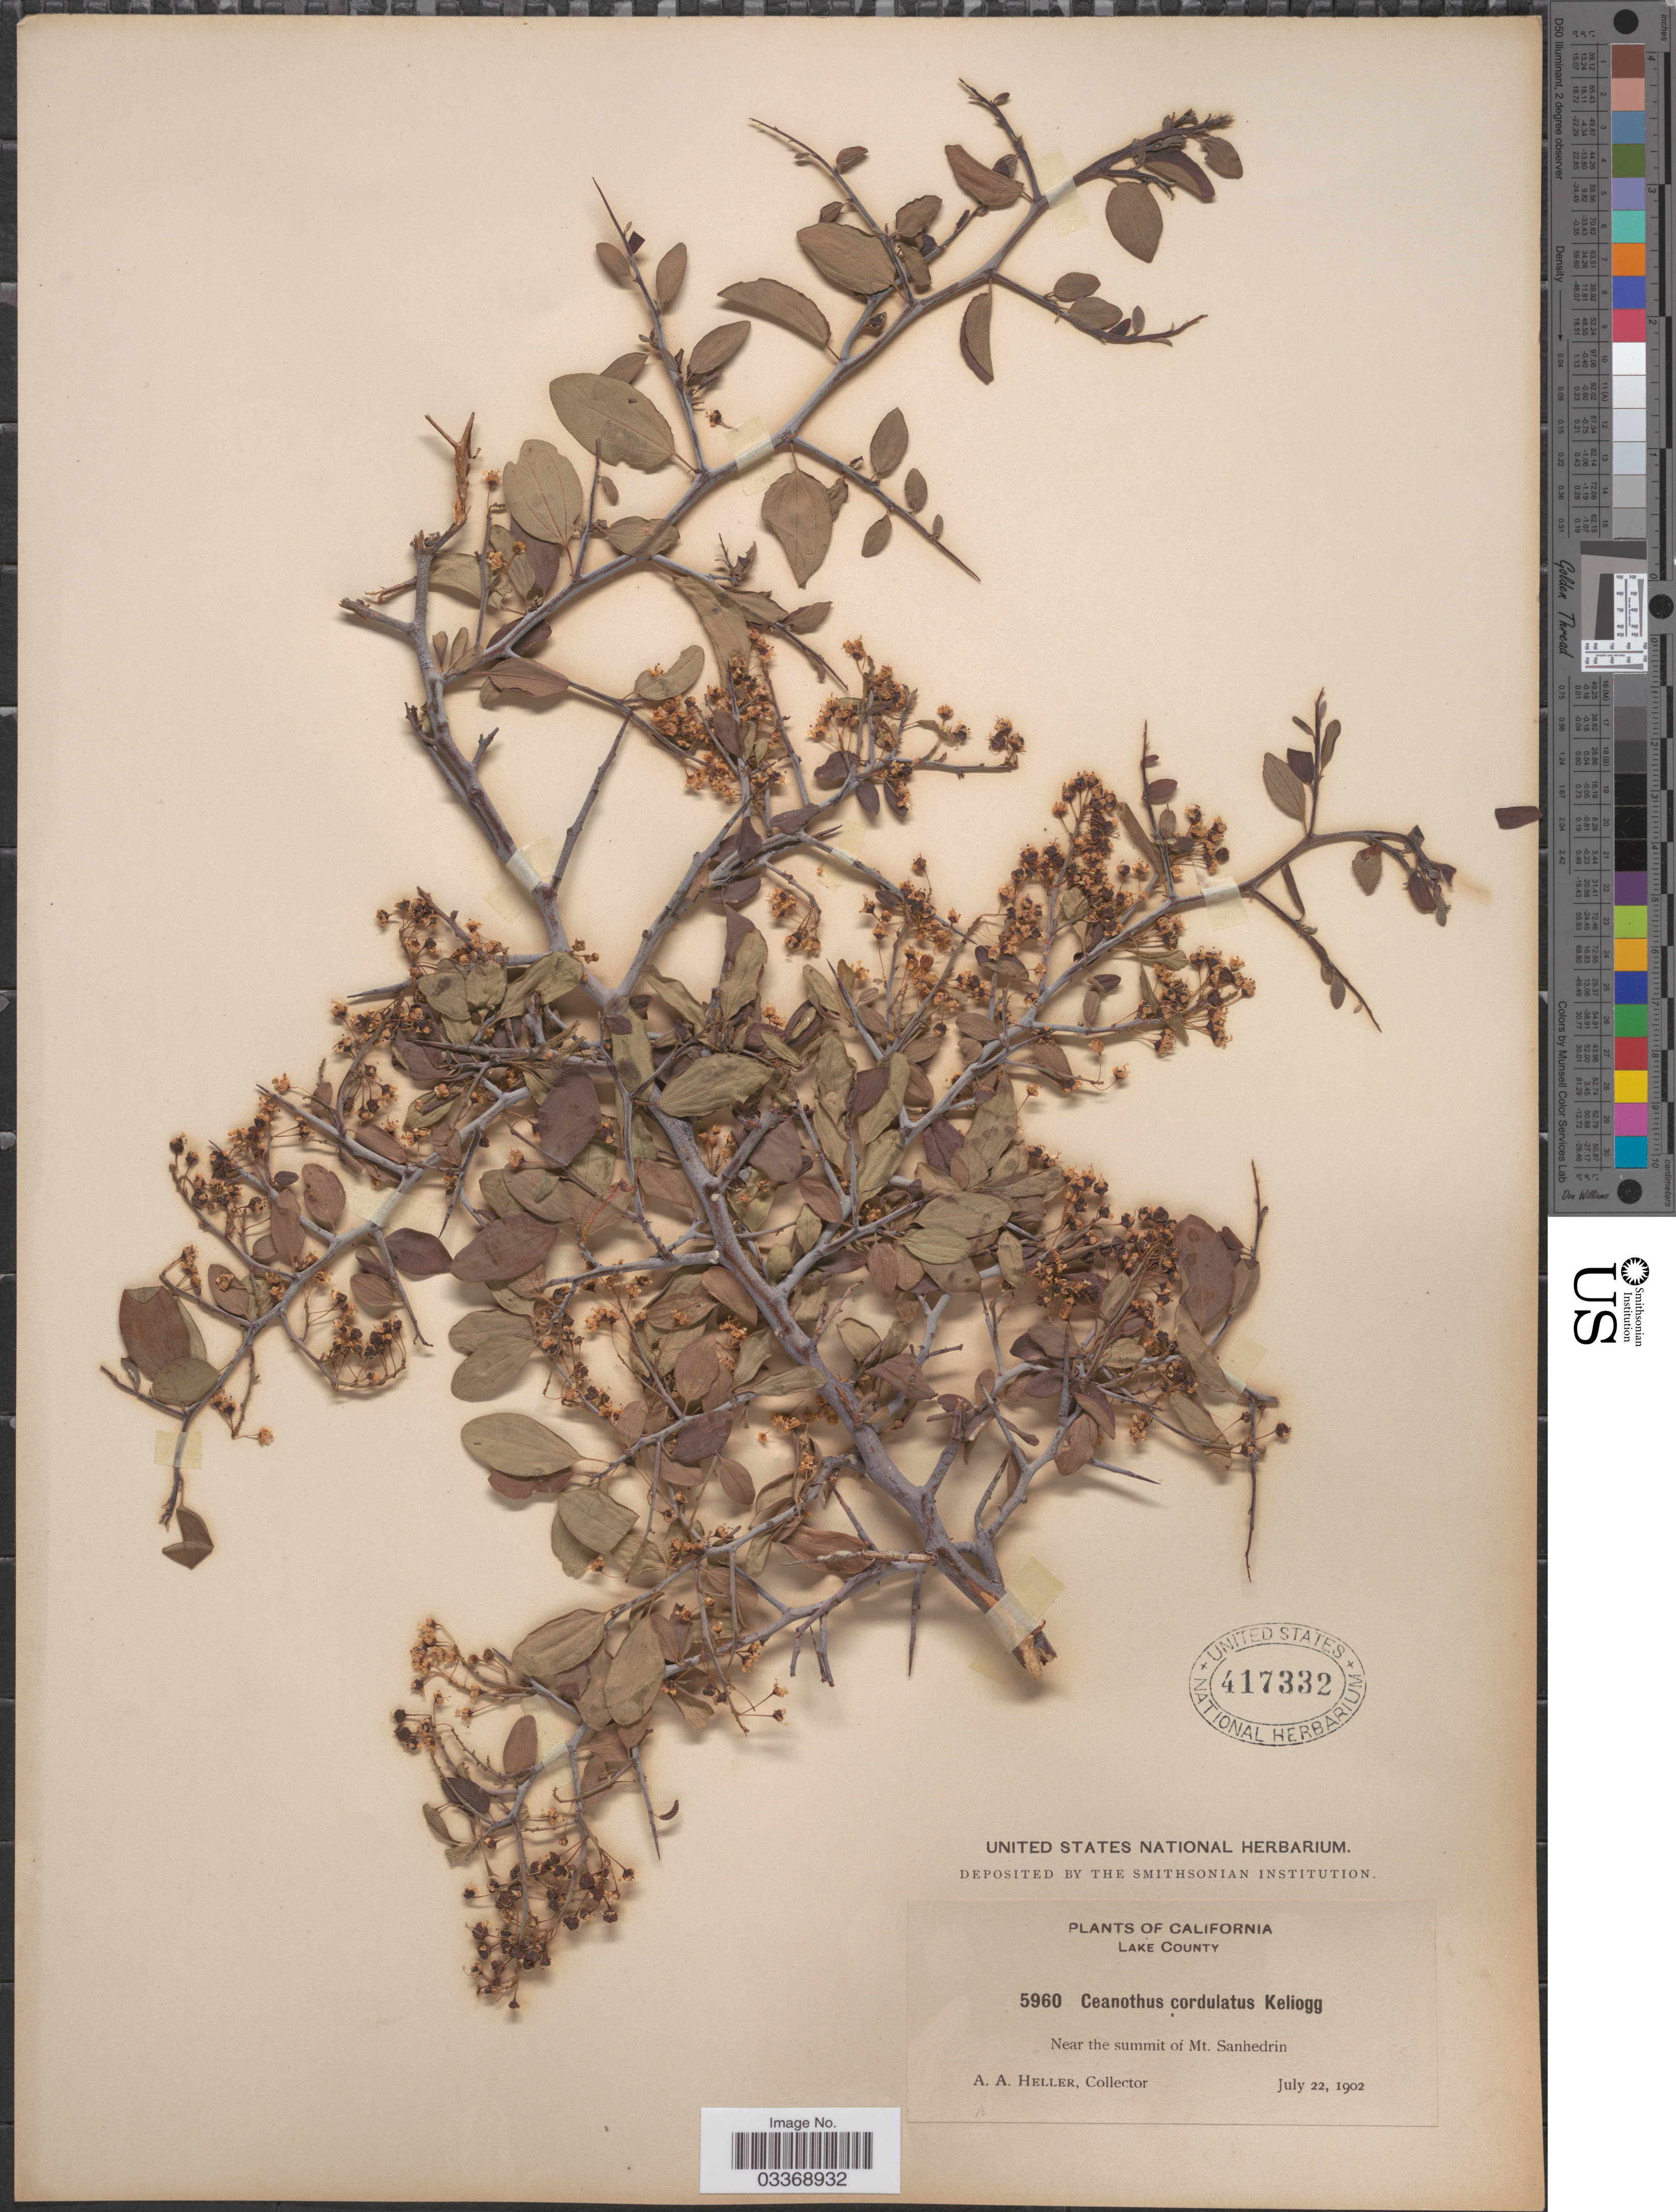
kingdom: Plantae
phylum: Tracheophyta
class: Magnoliopsida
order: Rosales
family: Rhamnaceae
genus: Ceanothus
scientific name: Ceanothus cordulatus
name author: Kellogg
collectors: A. A. Heller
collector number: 5960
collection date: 1902-07-22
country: United States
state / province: California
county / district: Lake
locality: Lake County. Near the summit of Mt. Sanhedrin.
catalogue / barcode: US 417332